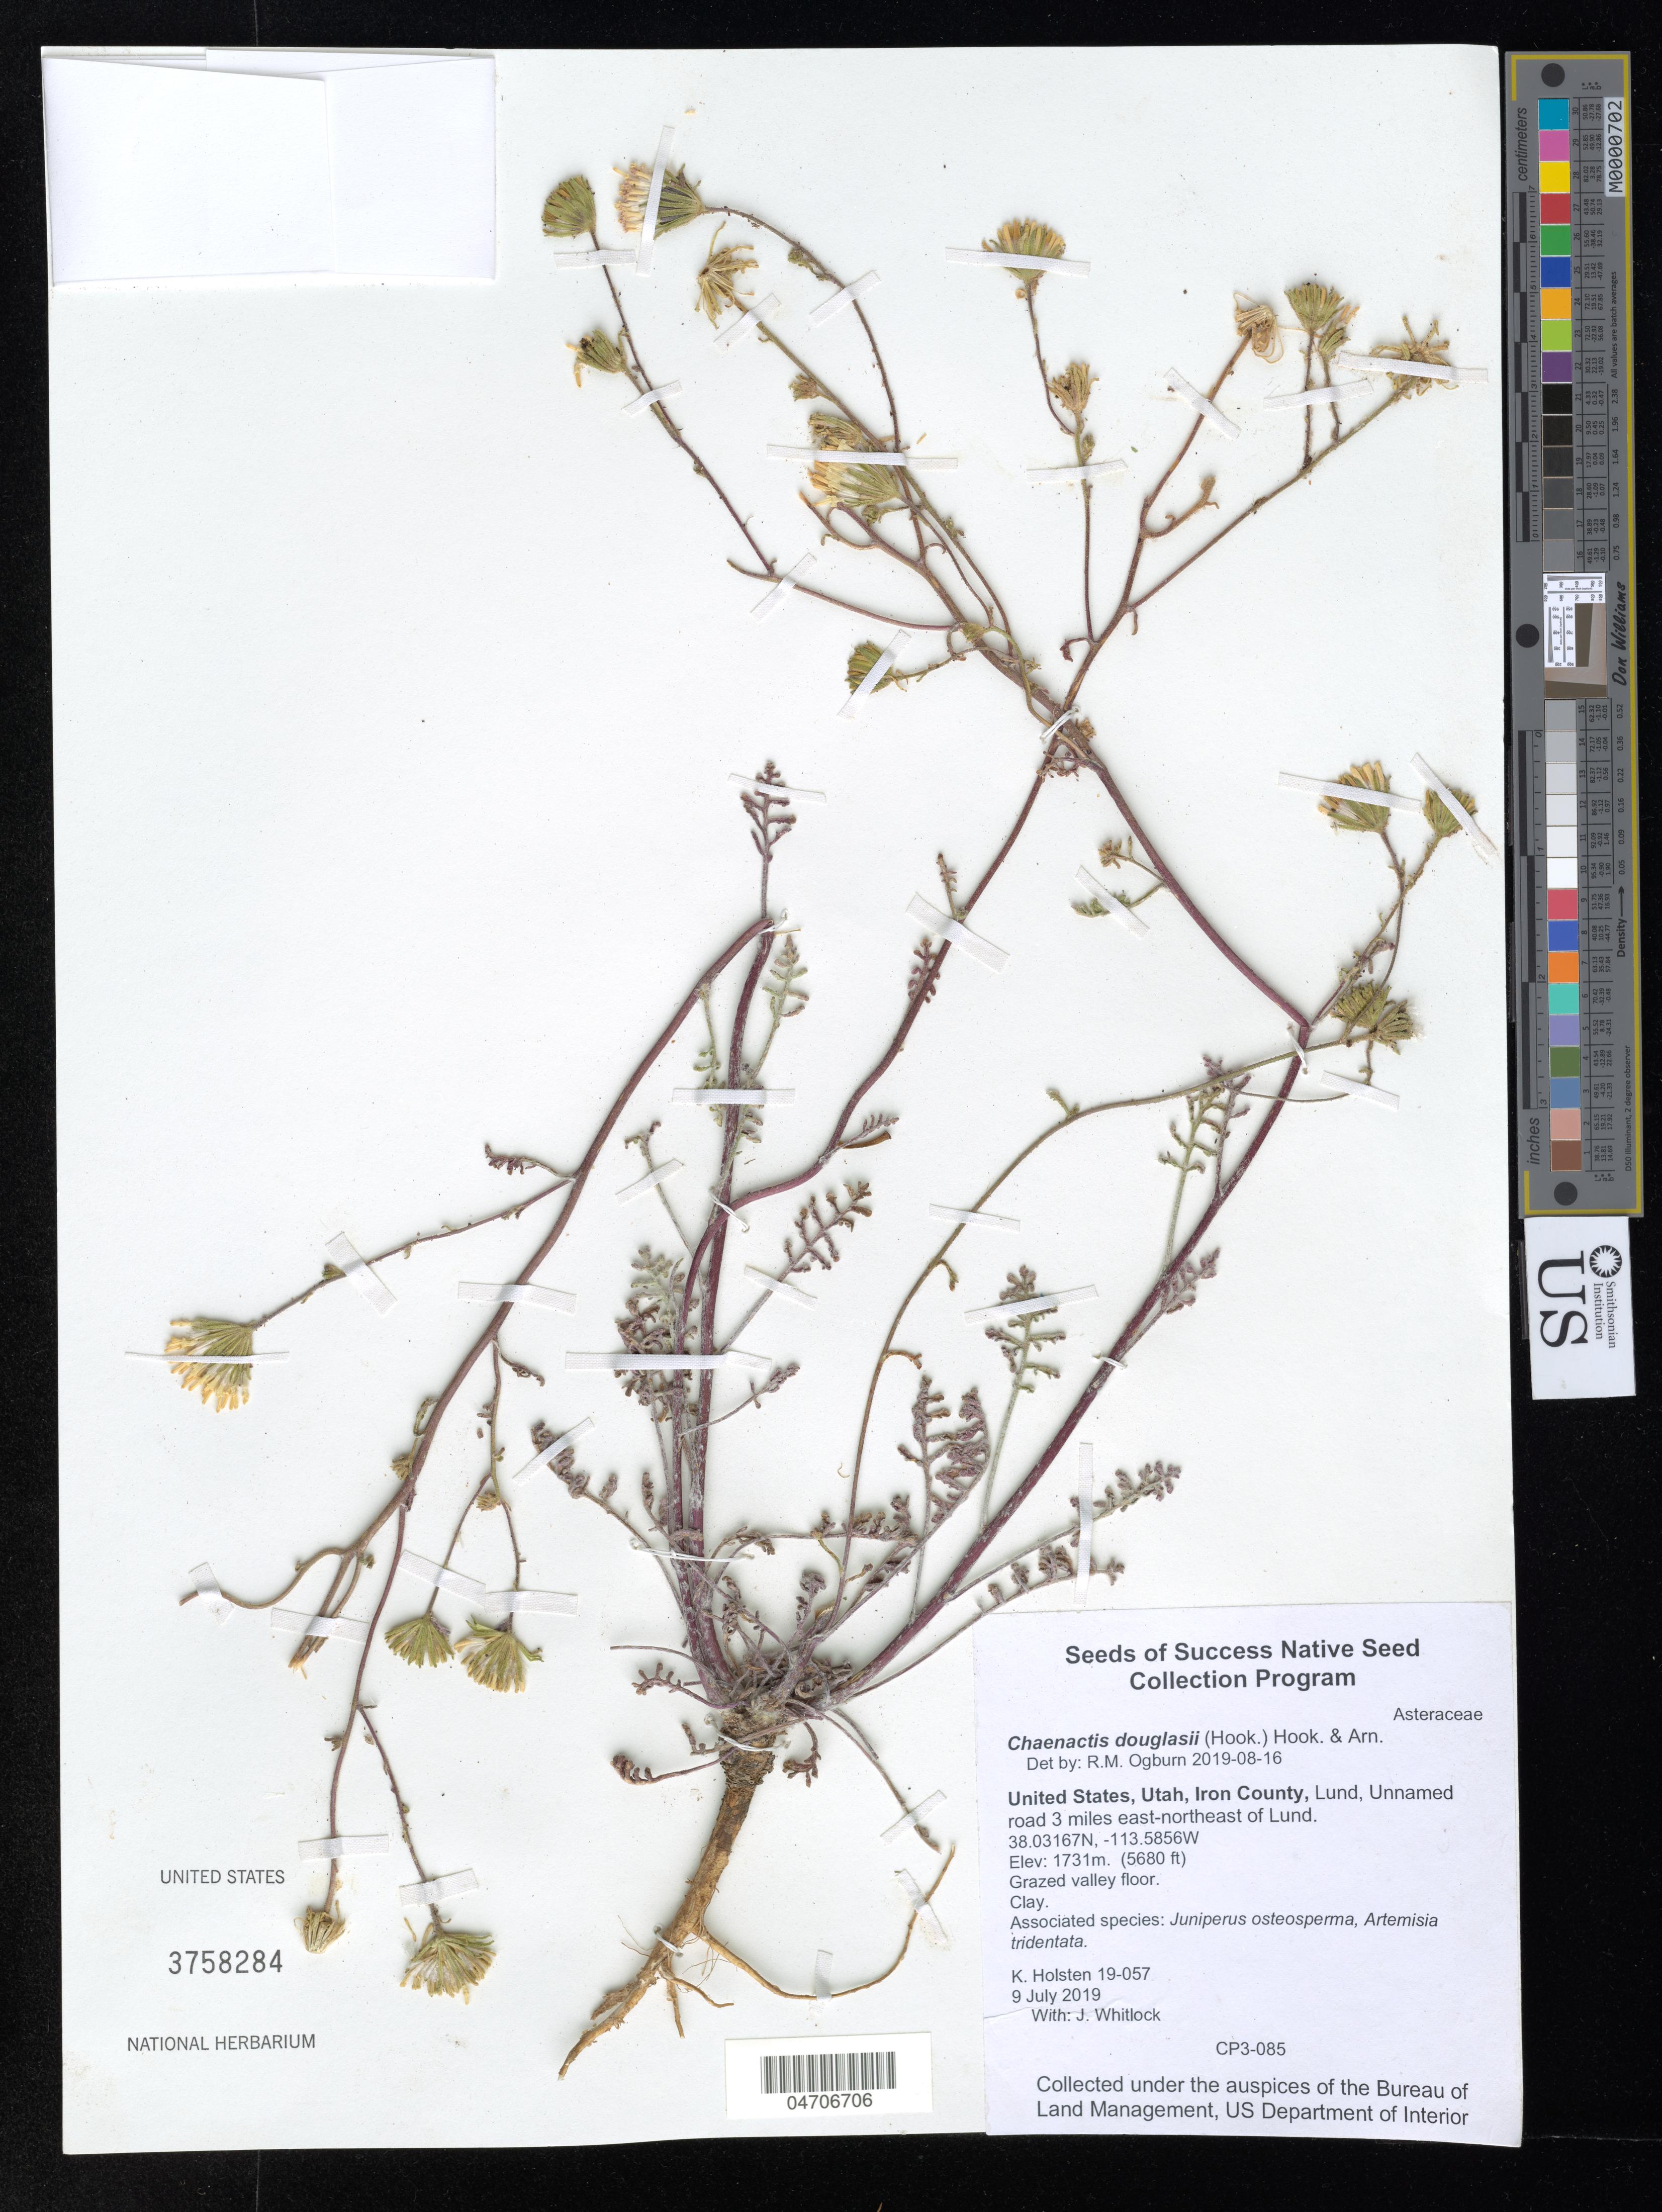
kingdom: Plantae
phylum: Tracheophyta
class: Magnoliopsida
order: Asterales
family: Asteraceae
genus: Chaenactis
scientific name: Chaenactis douglasii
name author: Hook. & Arn.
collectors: B. Ponman & A. Quintanar Castillo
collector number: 19-057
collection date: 2019-07-09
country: United States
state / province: Utah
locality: Iron County, Lund, Unnamed road 3 miles east-northeast of Lund.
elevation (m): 1731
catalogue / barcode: US 3758284